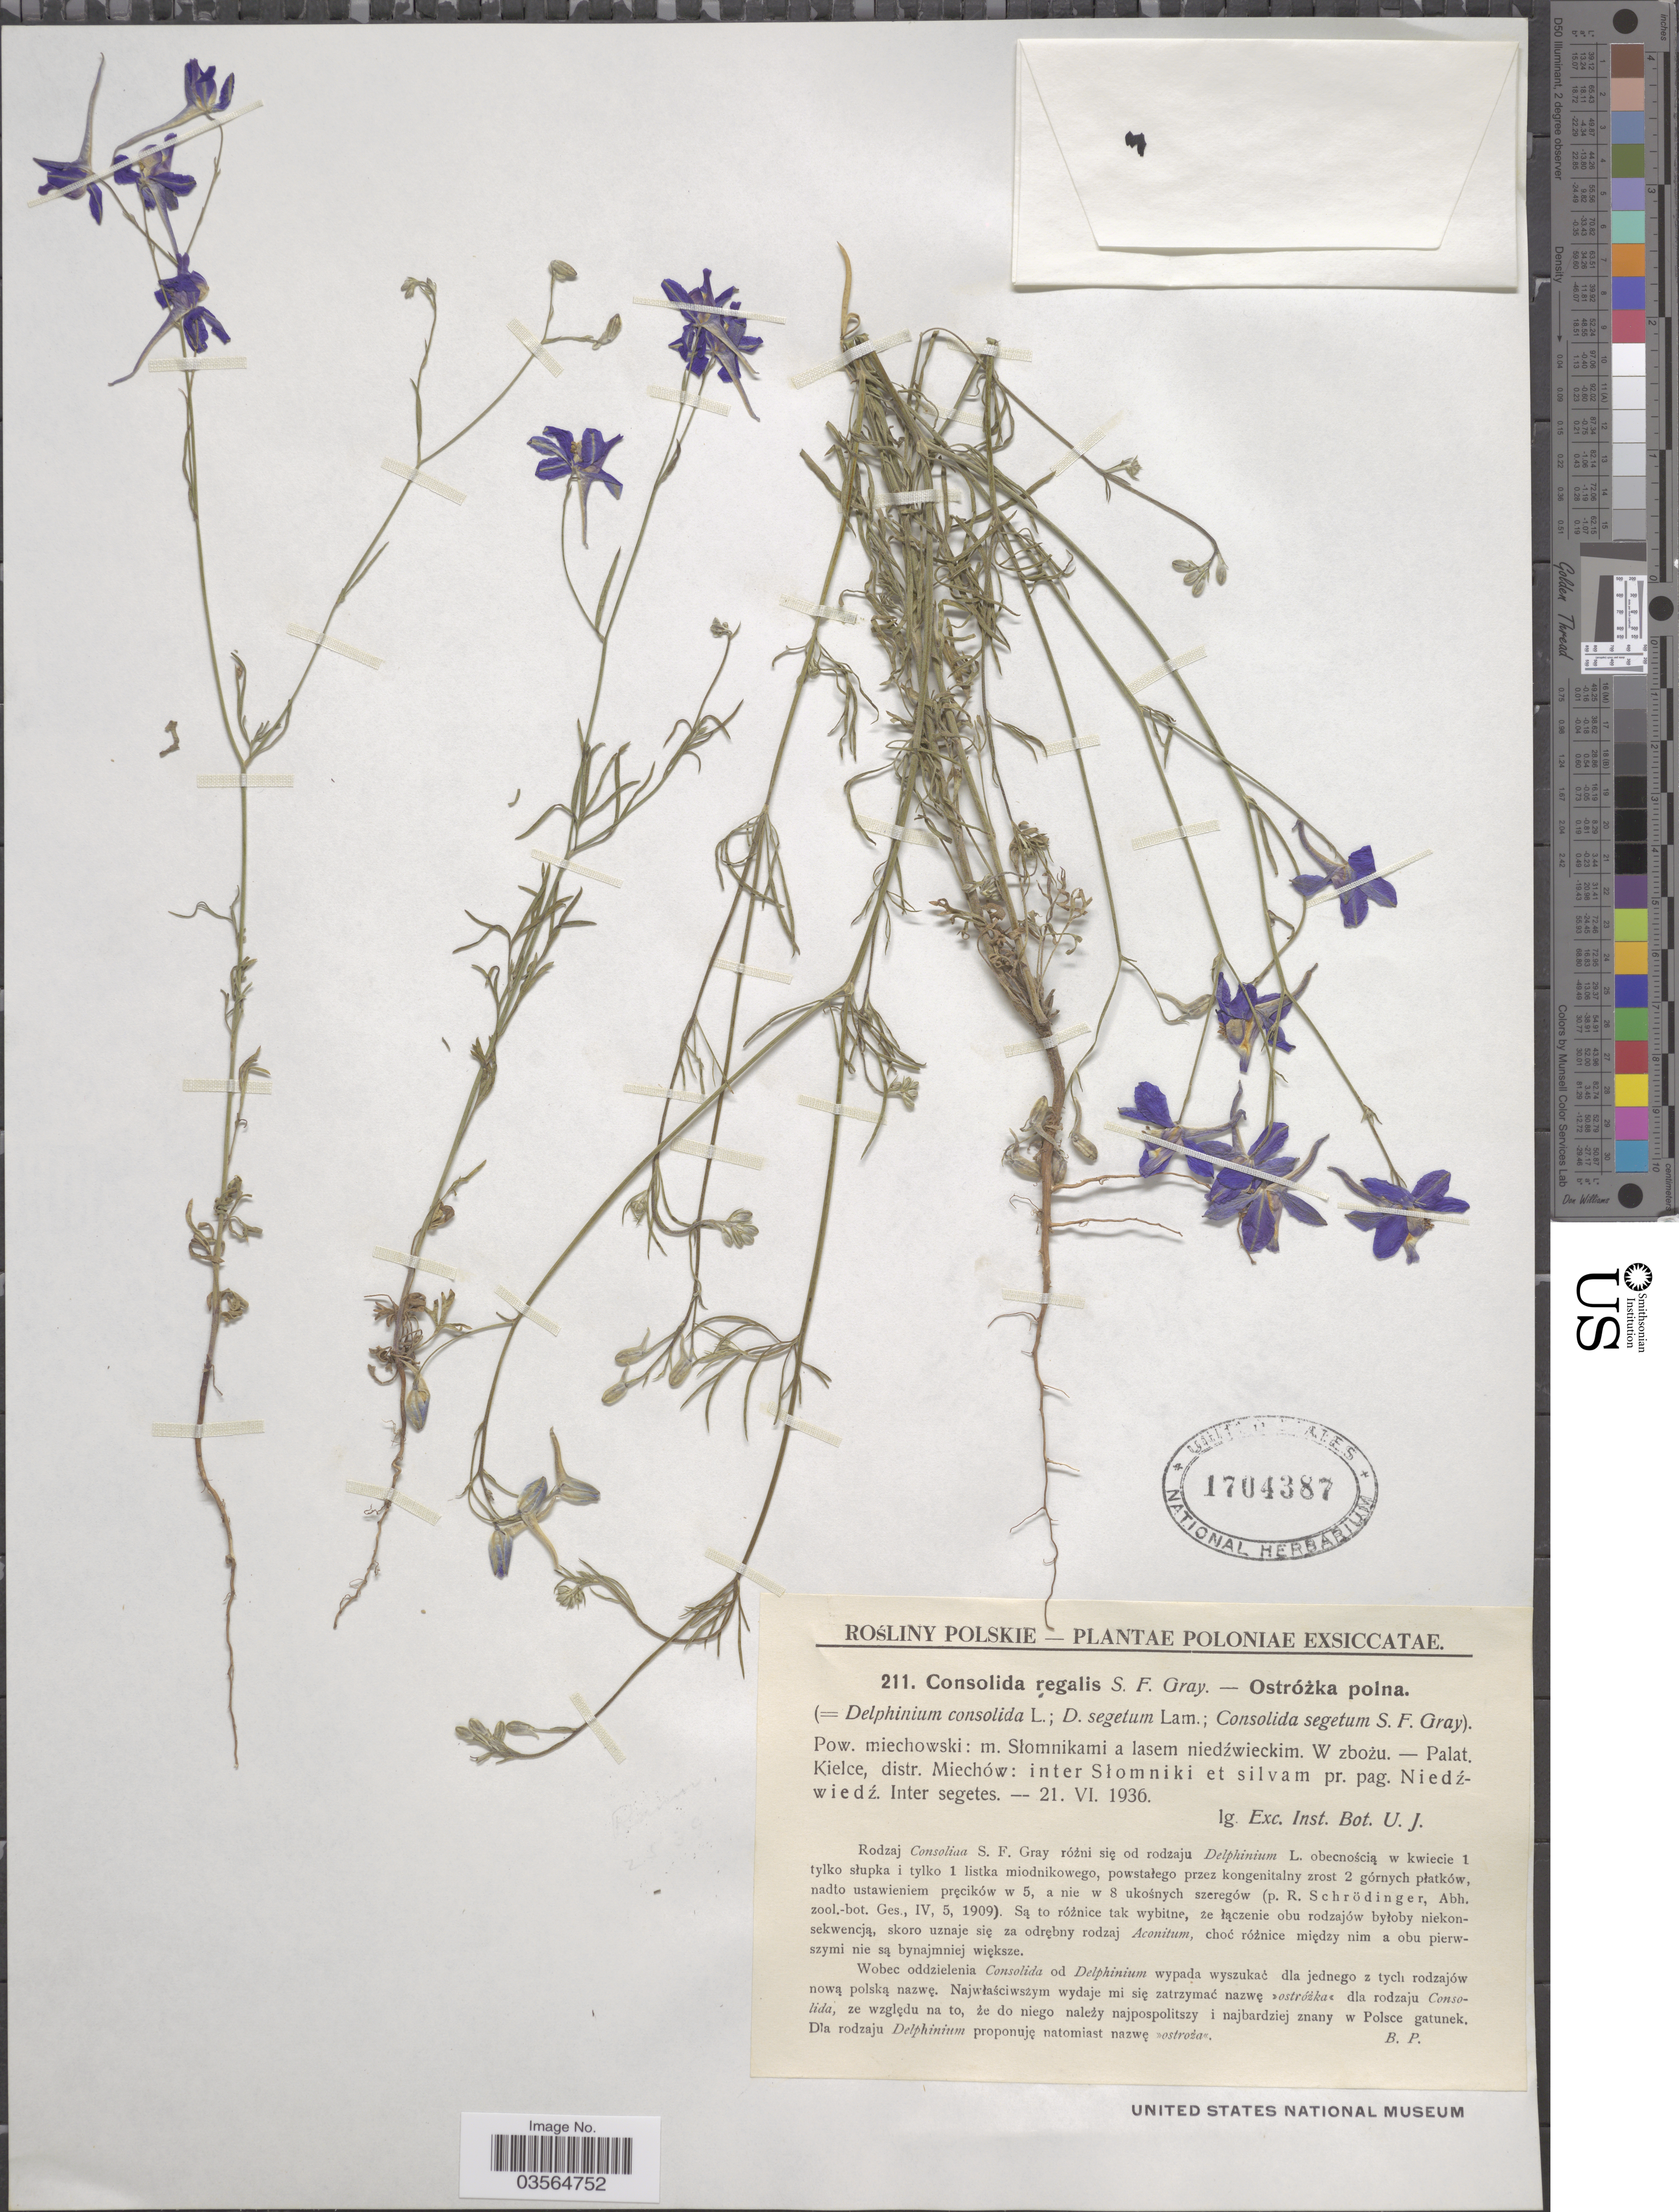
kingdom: Plantae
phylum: Tracheophyta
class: Magnoliopsida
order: Ranunculales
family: Ranunculaceae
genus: Delphinium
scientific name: Delphinium consolida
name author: L.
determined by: Du Pasquier, P.-E.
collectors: Exch. Inst. Bot. U.J.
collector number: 211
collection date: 1936-06-21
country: Poland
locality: Poloniae. Pow. miechowski: m. Stomnikami a lasem niedźwieckim. W zboźu. - Palat. Kielce, distr. Miechów: inter Slomniki et silvam pr. pag. Niedźwiedź. Inter segetes.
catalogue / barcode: US 1704387